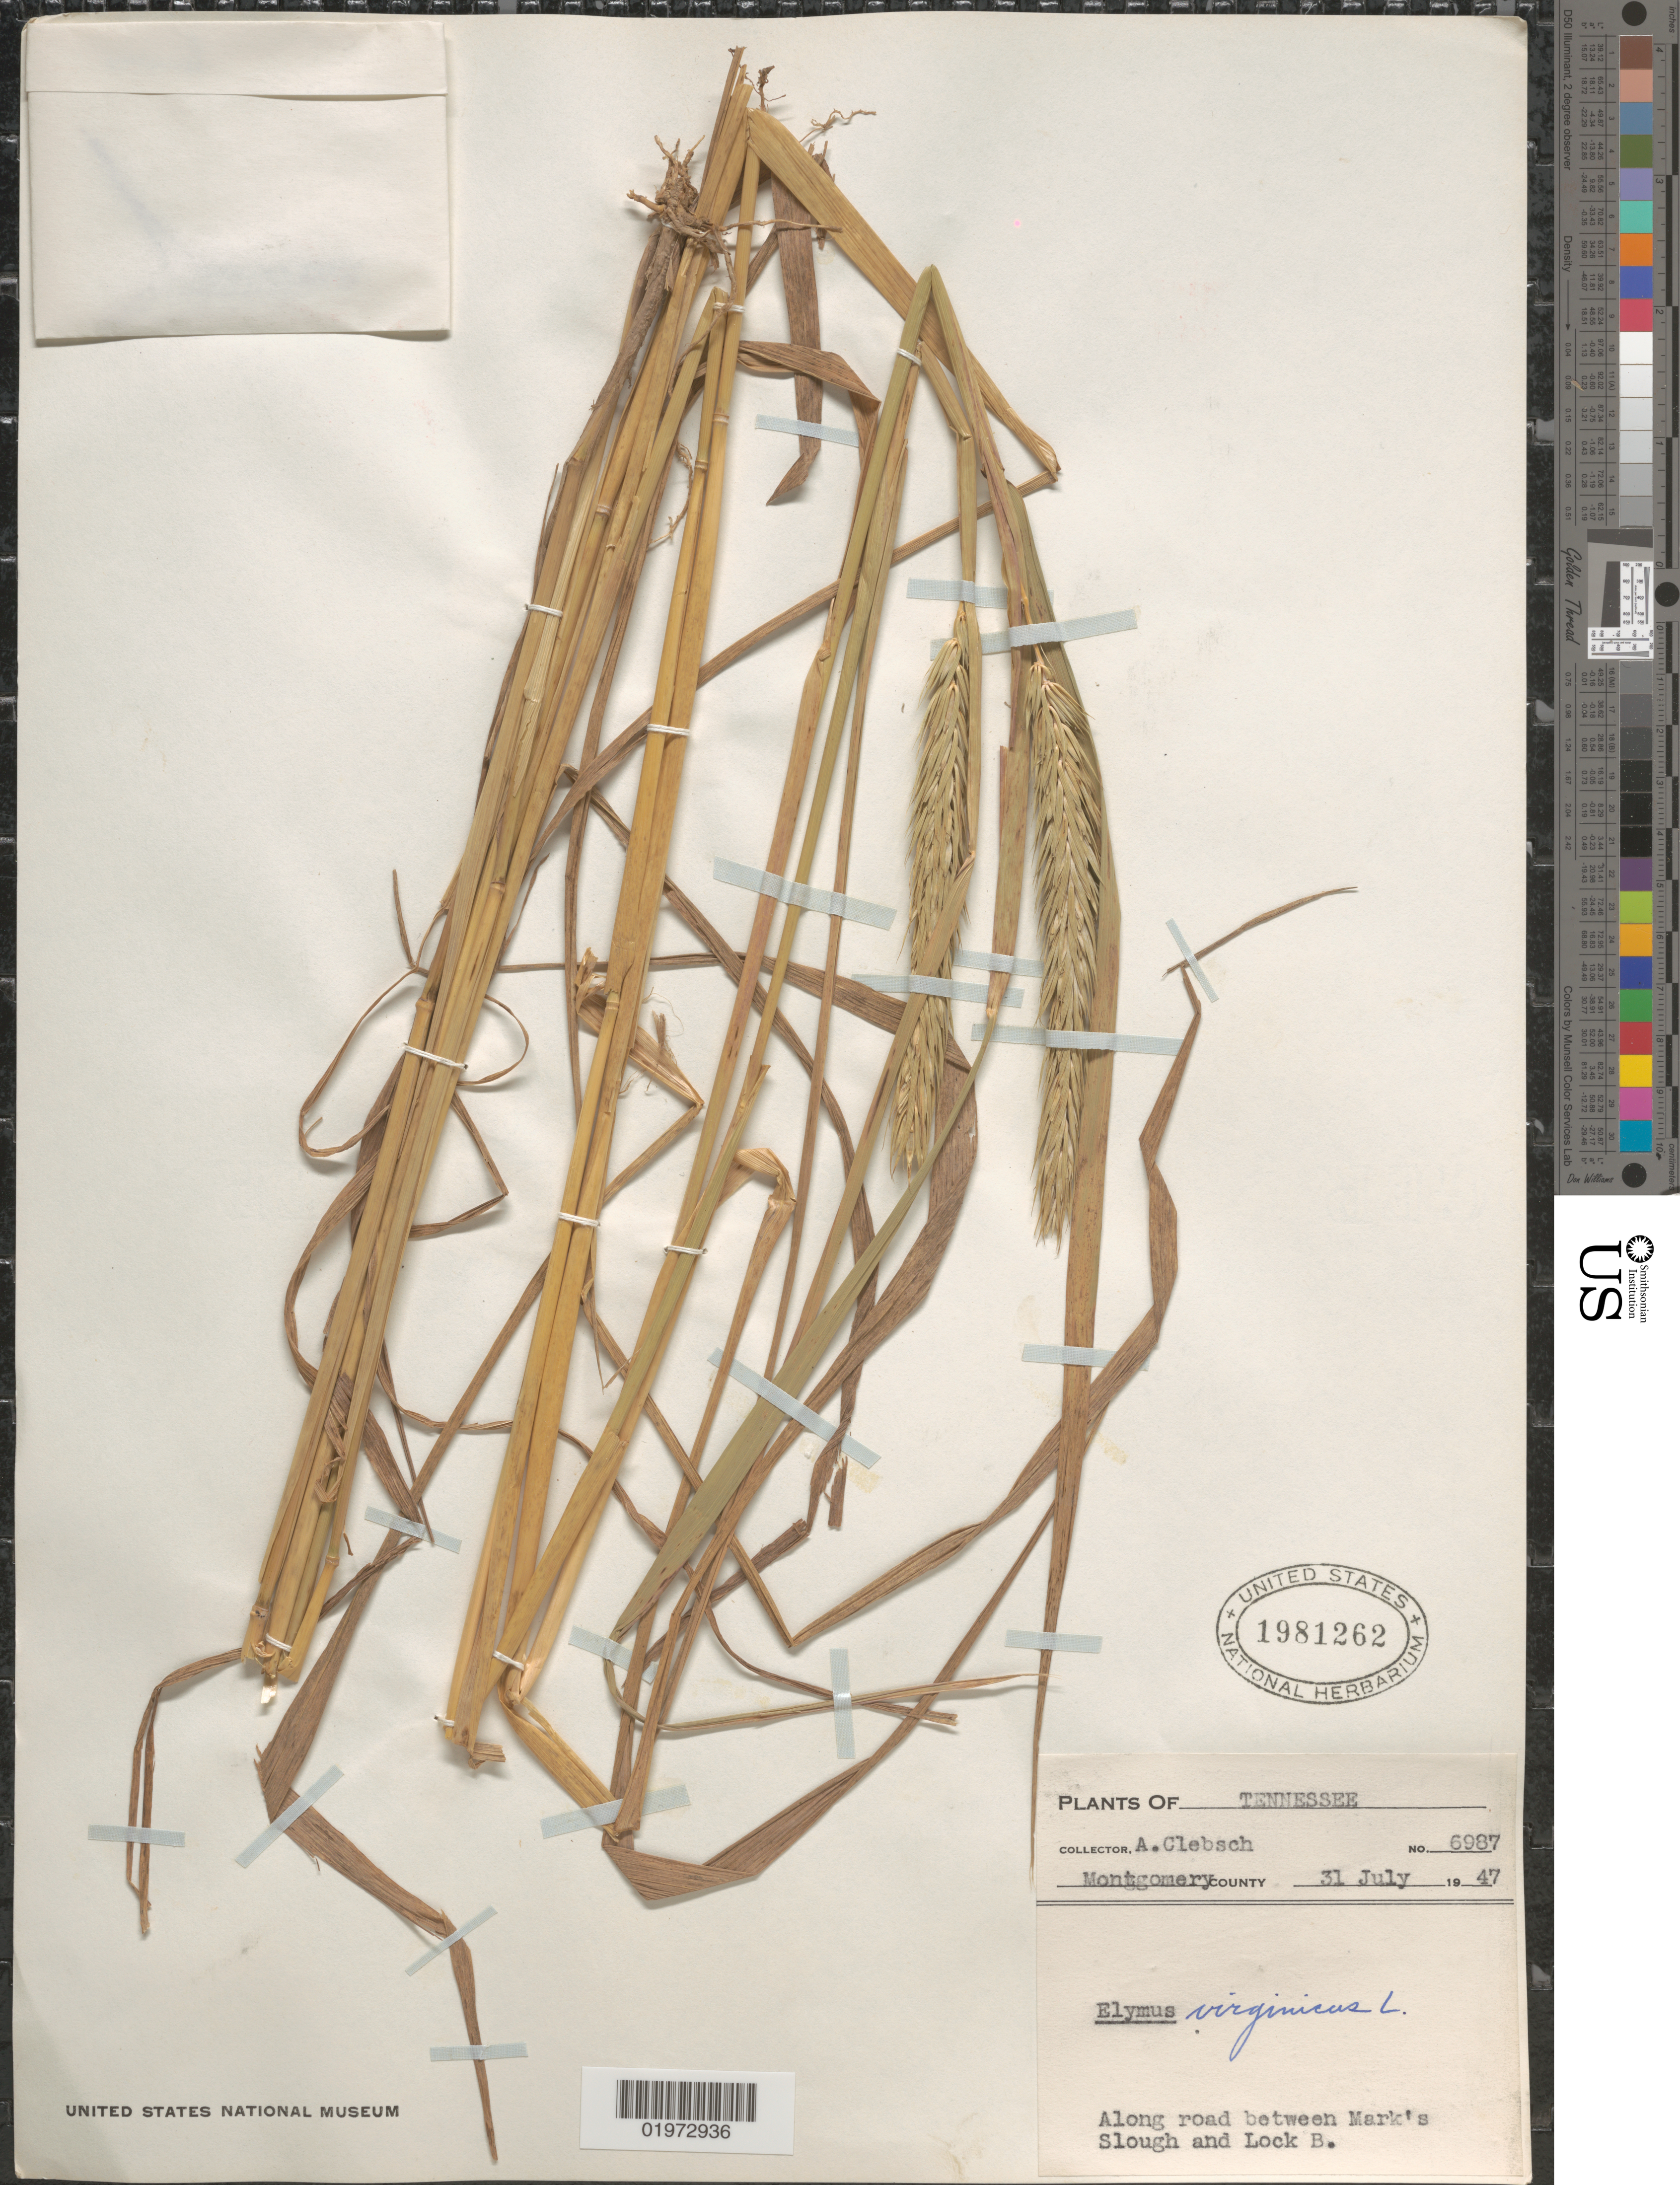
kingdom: Plantae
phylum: Tracheophyta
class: Liliopsida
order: Poales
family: Poaceae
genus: Elymus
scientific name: Elymus virginicus var. halophilus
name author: L.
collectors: A. Clebsch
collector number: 6987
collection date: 1947-07-31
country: United States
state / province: Tennessee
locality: Montgomery County. Along road between Mark's Slough and Lock B.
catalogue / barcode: US 1981262